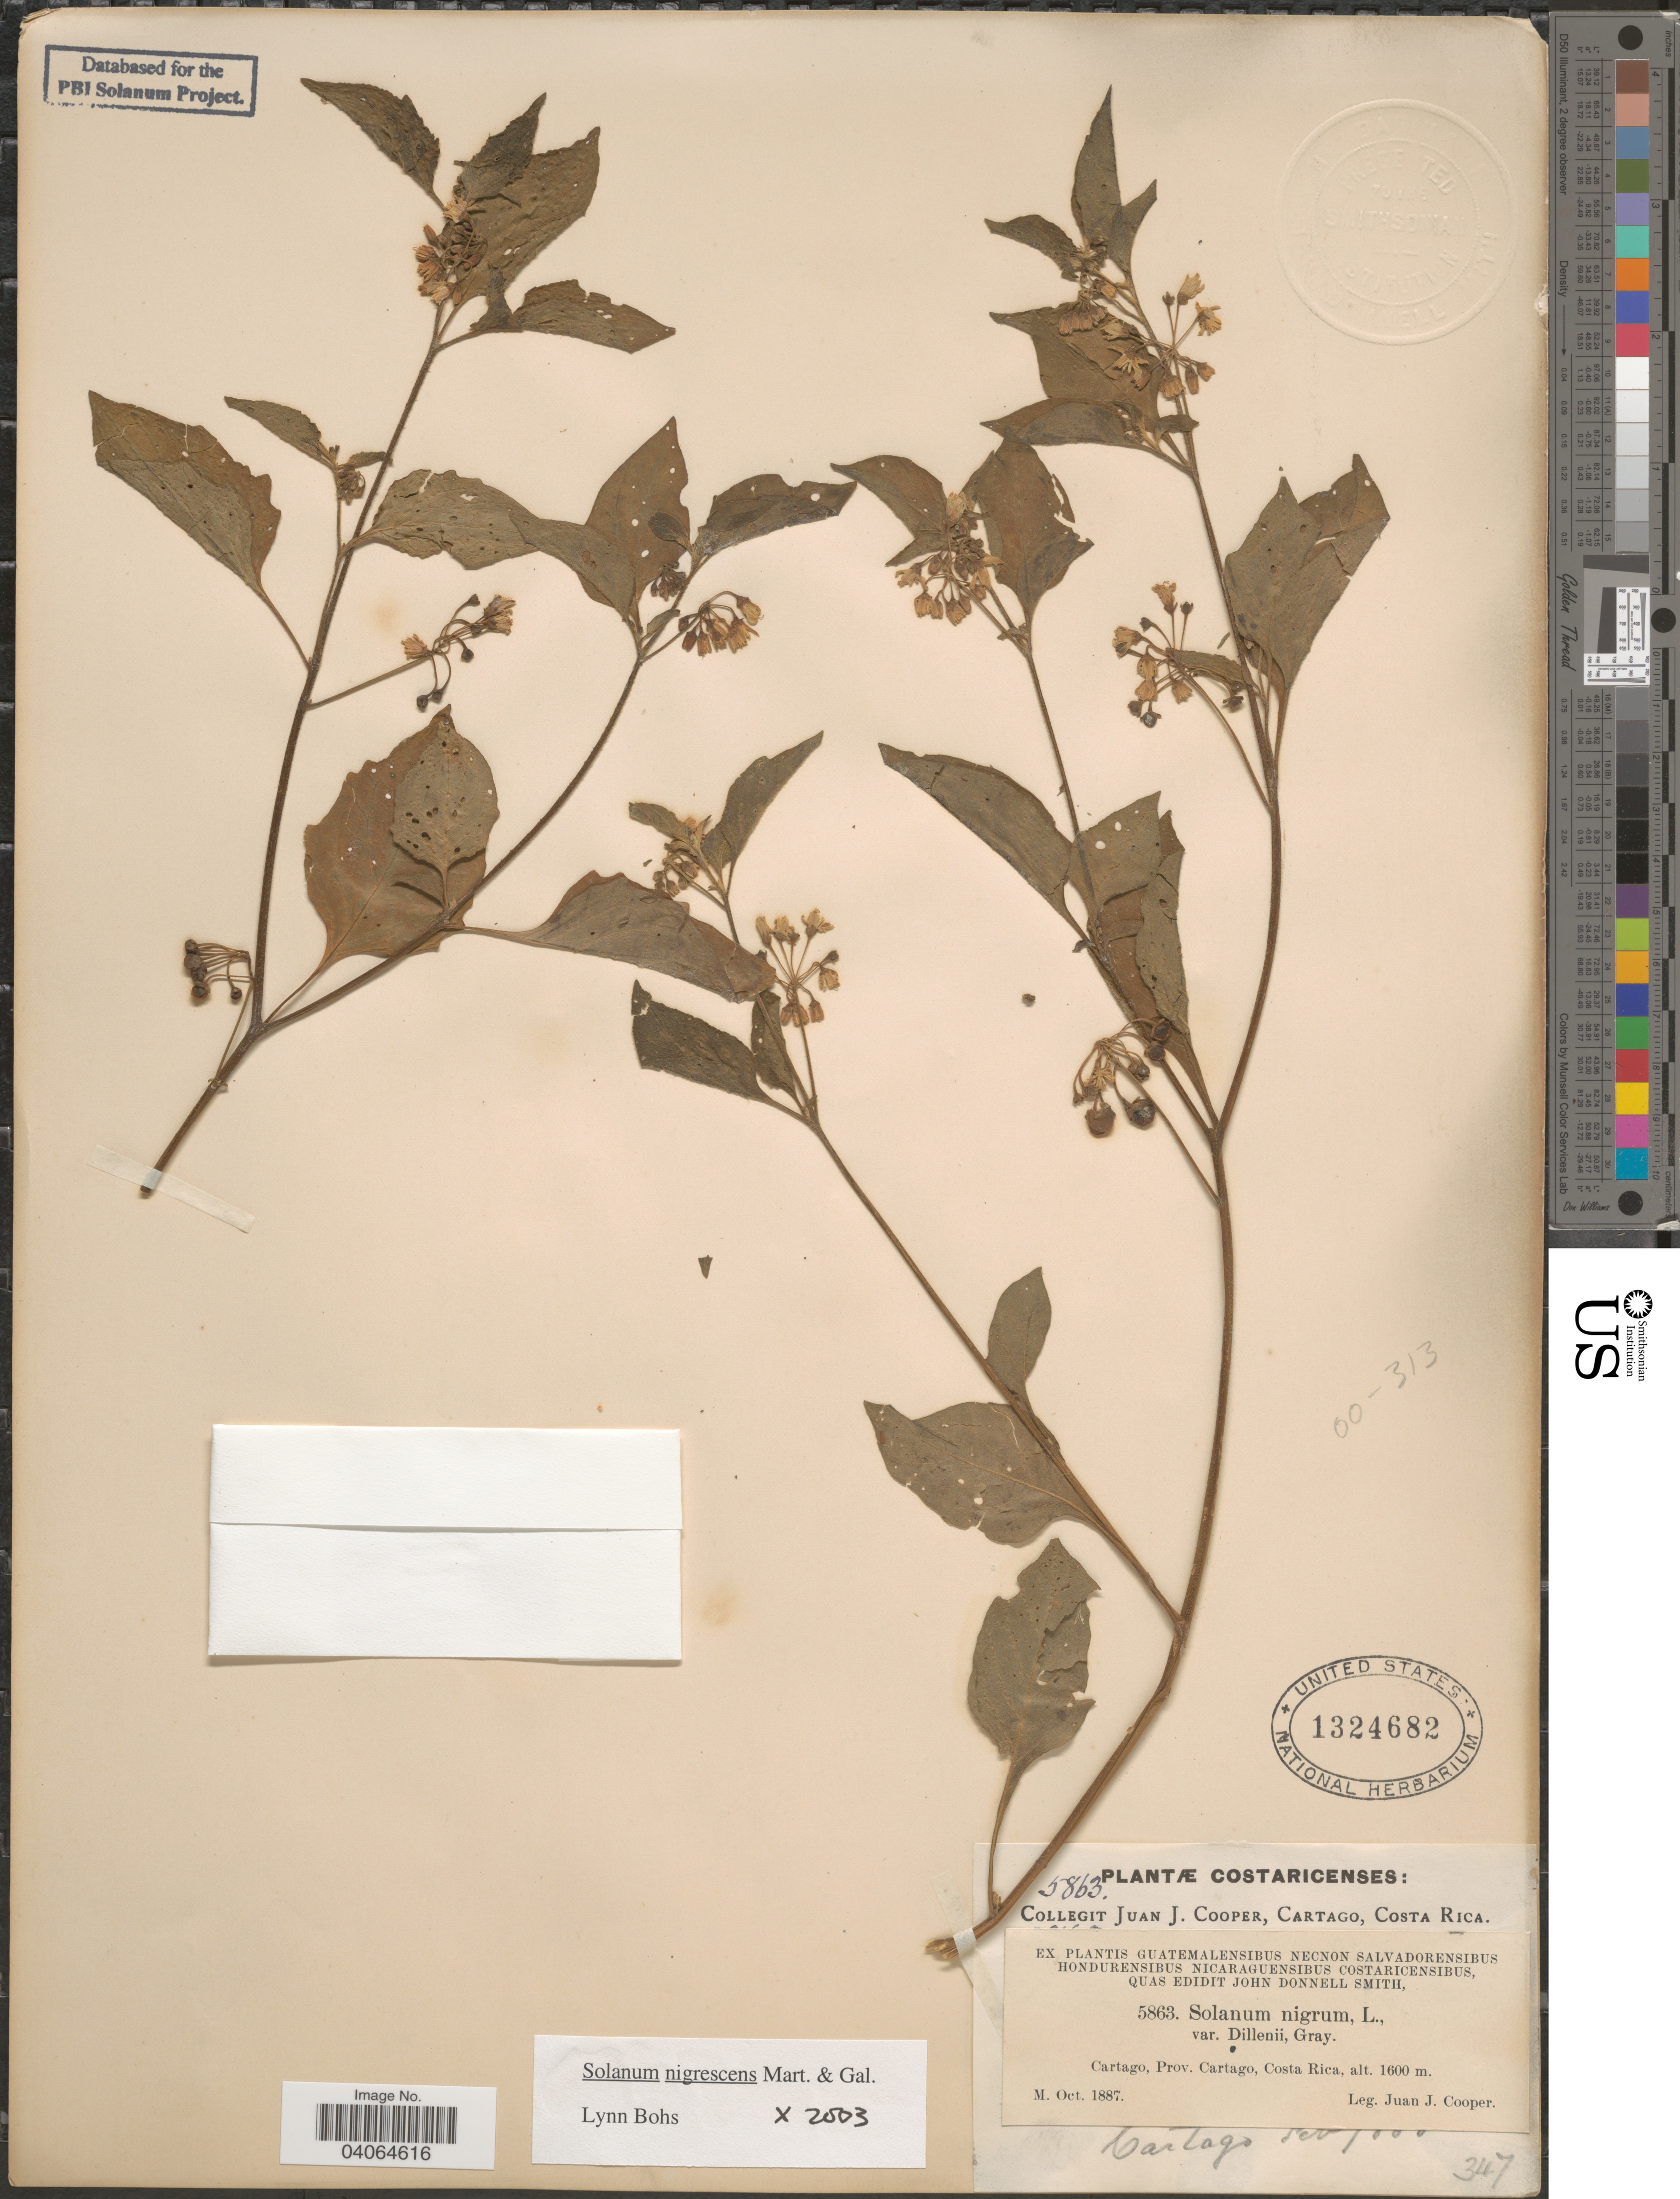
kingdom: Plantae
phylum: Tracheophyta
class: Magnoliopsida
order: Solanales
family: Solanaceae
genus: Solanum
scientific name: Solanum nigrescens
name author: M. Martens & Galeotti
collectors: J. J. Cooper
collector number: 5863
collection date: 1887-10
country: Costa Rica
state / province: Cartago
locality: Cartago.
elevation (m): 1600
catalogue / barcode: US 1324682